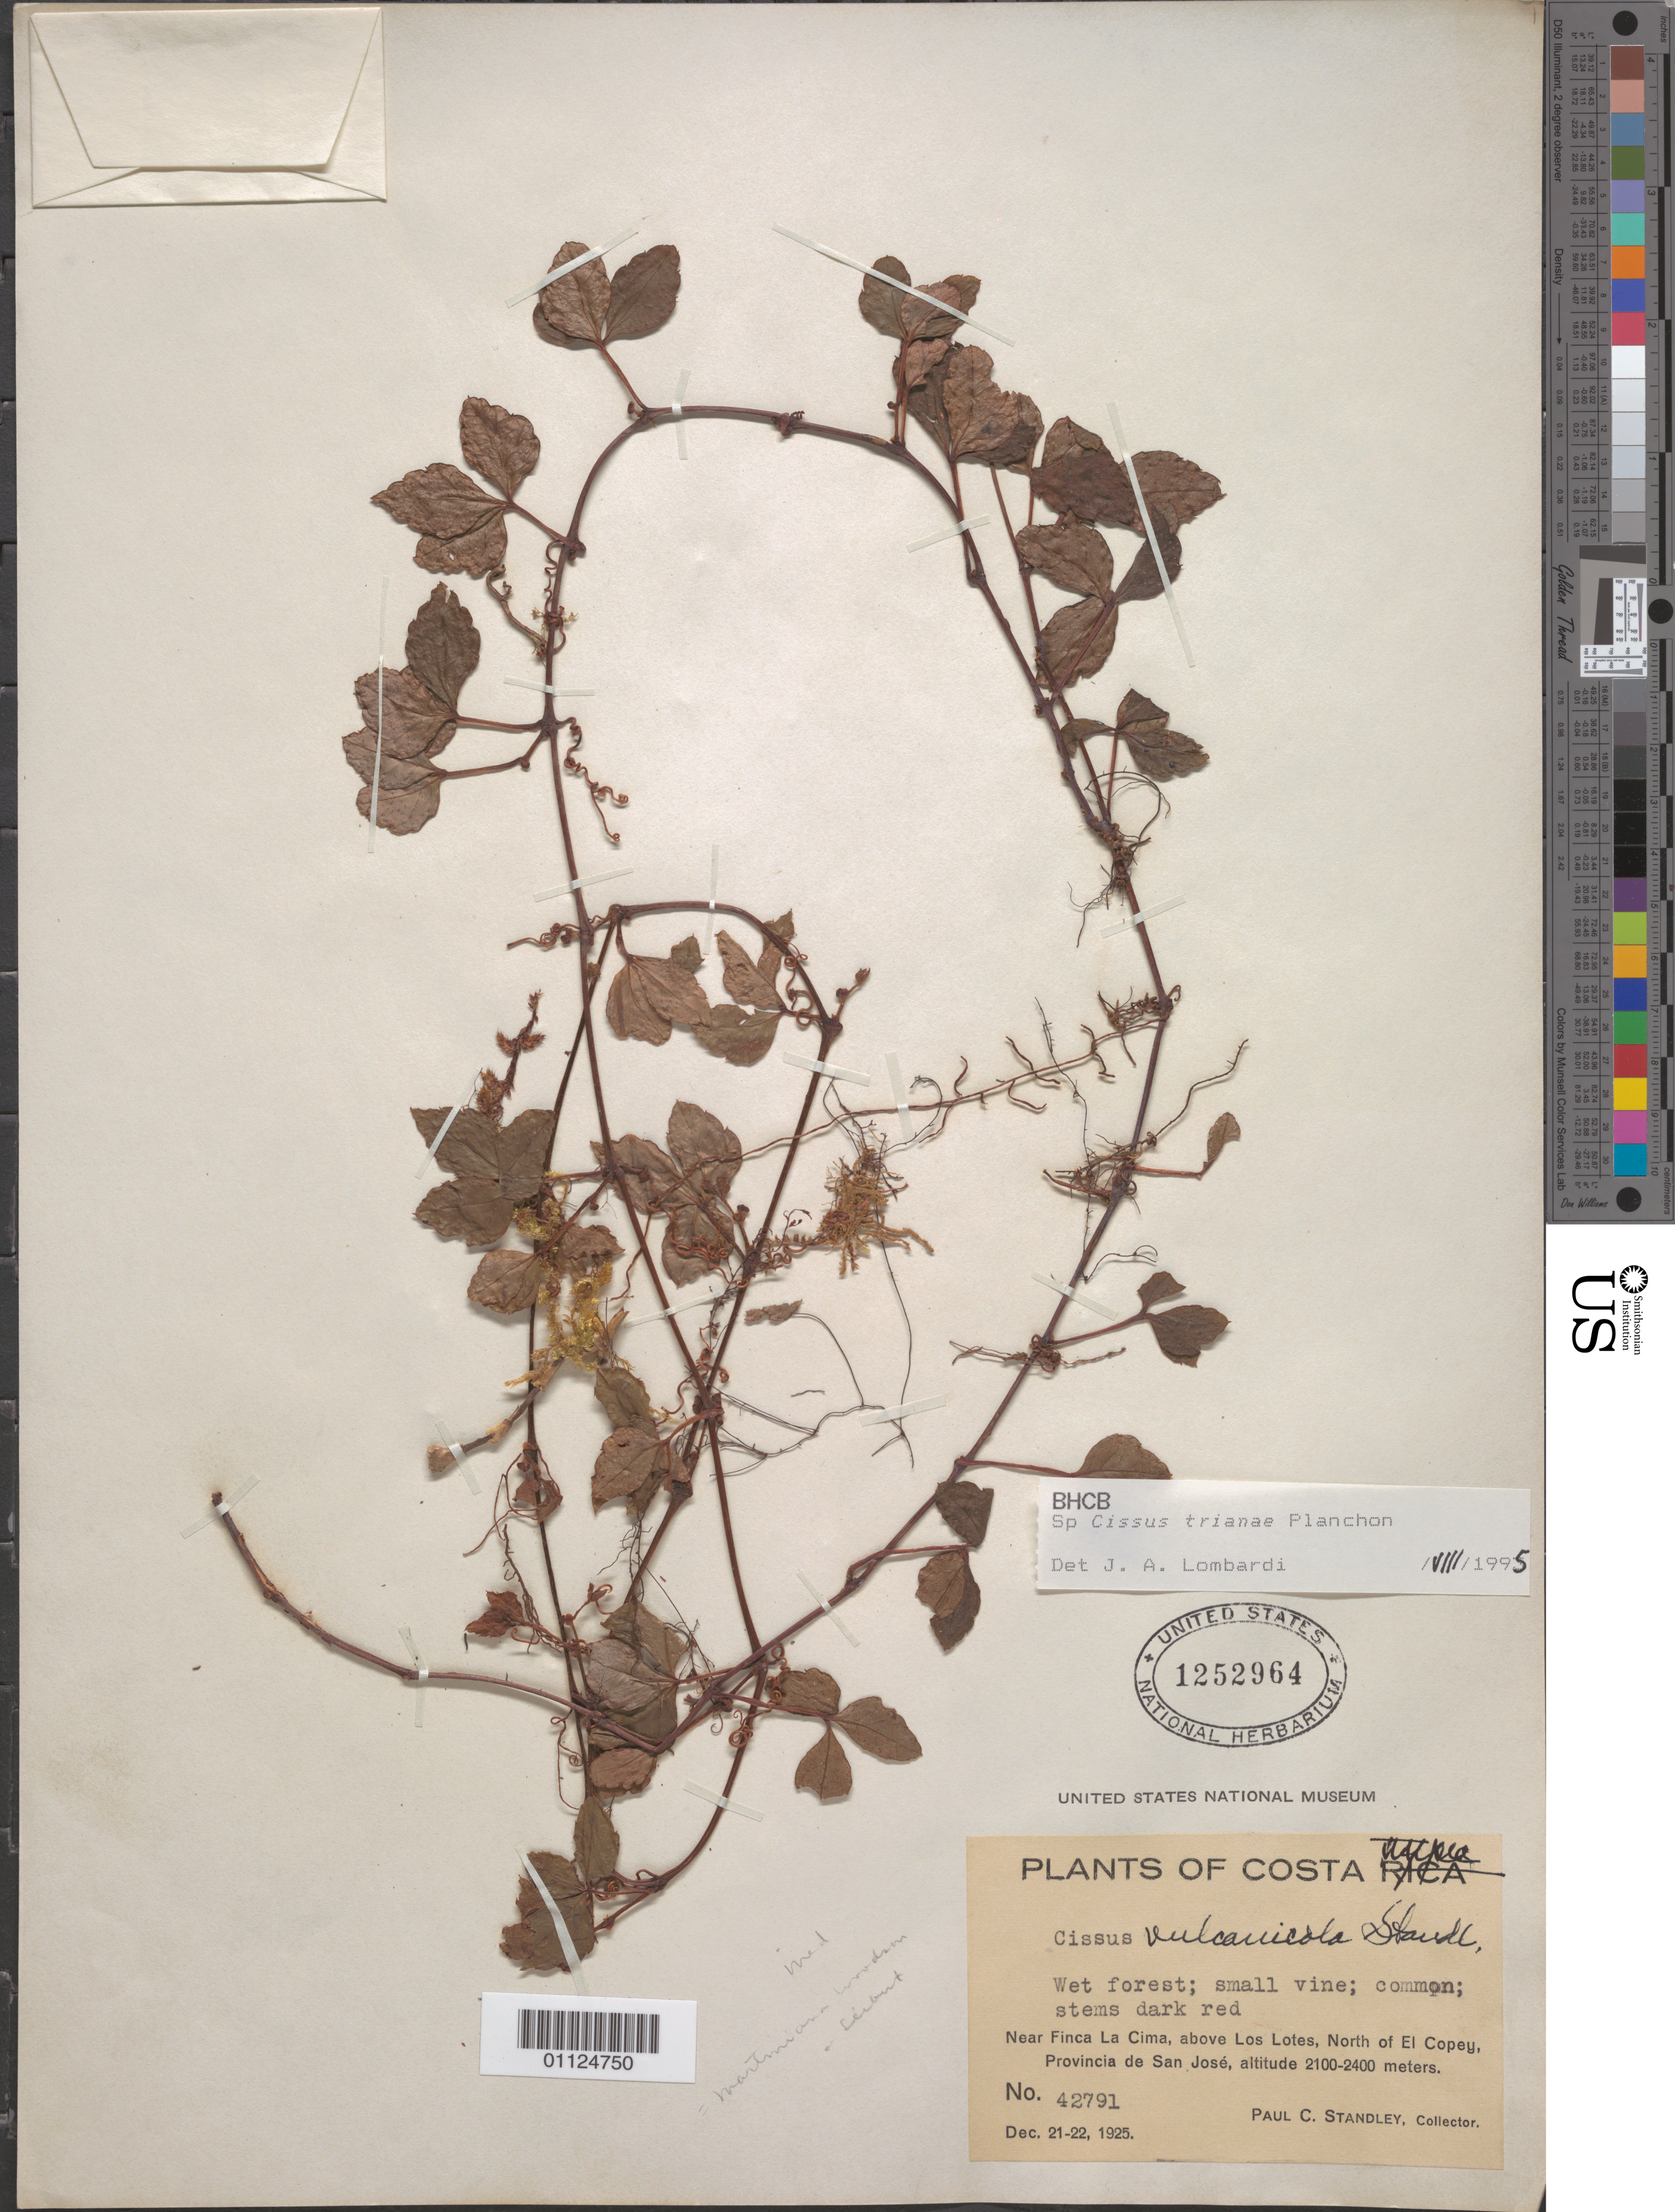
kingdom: Plantae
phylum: Tracheophyta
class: Magnoliopsida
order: Vitales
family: Vitaceae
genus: Cissus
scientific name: Cissus trianae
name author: Planch.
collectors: P. C. Standley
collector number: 42791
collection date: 1925-12-21/1925-12-22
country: Costa Rica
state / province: San José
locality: Near Finca La Cima, above Los Lotes, N of El Copey.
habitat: Wet forest, small vine, common.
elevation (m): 2100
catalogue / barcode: US 1252964